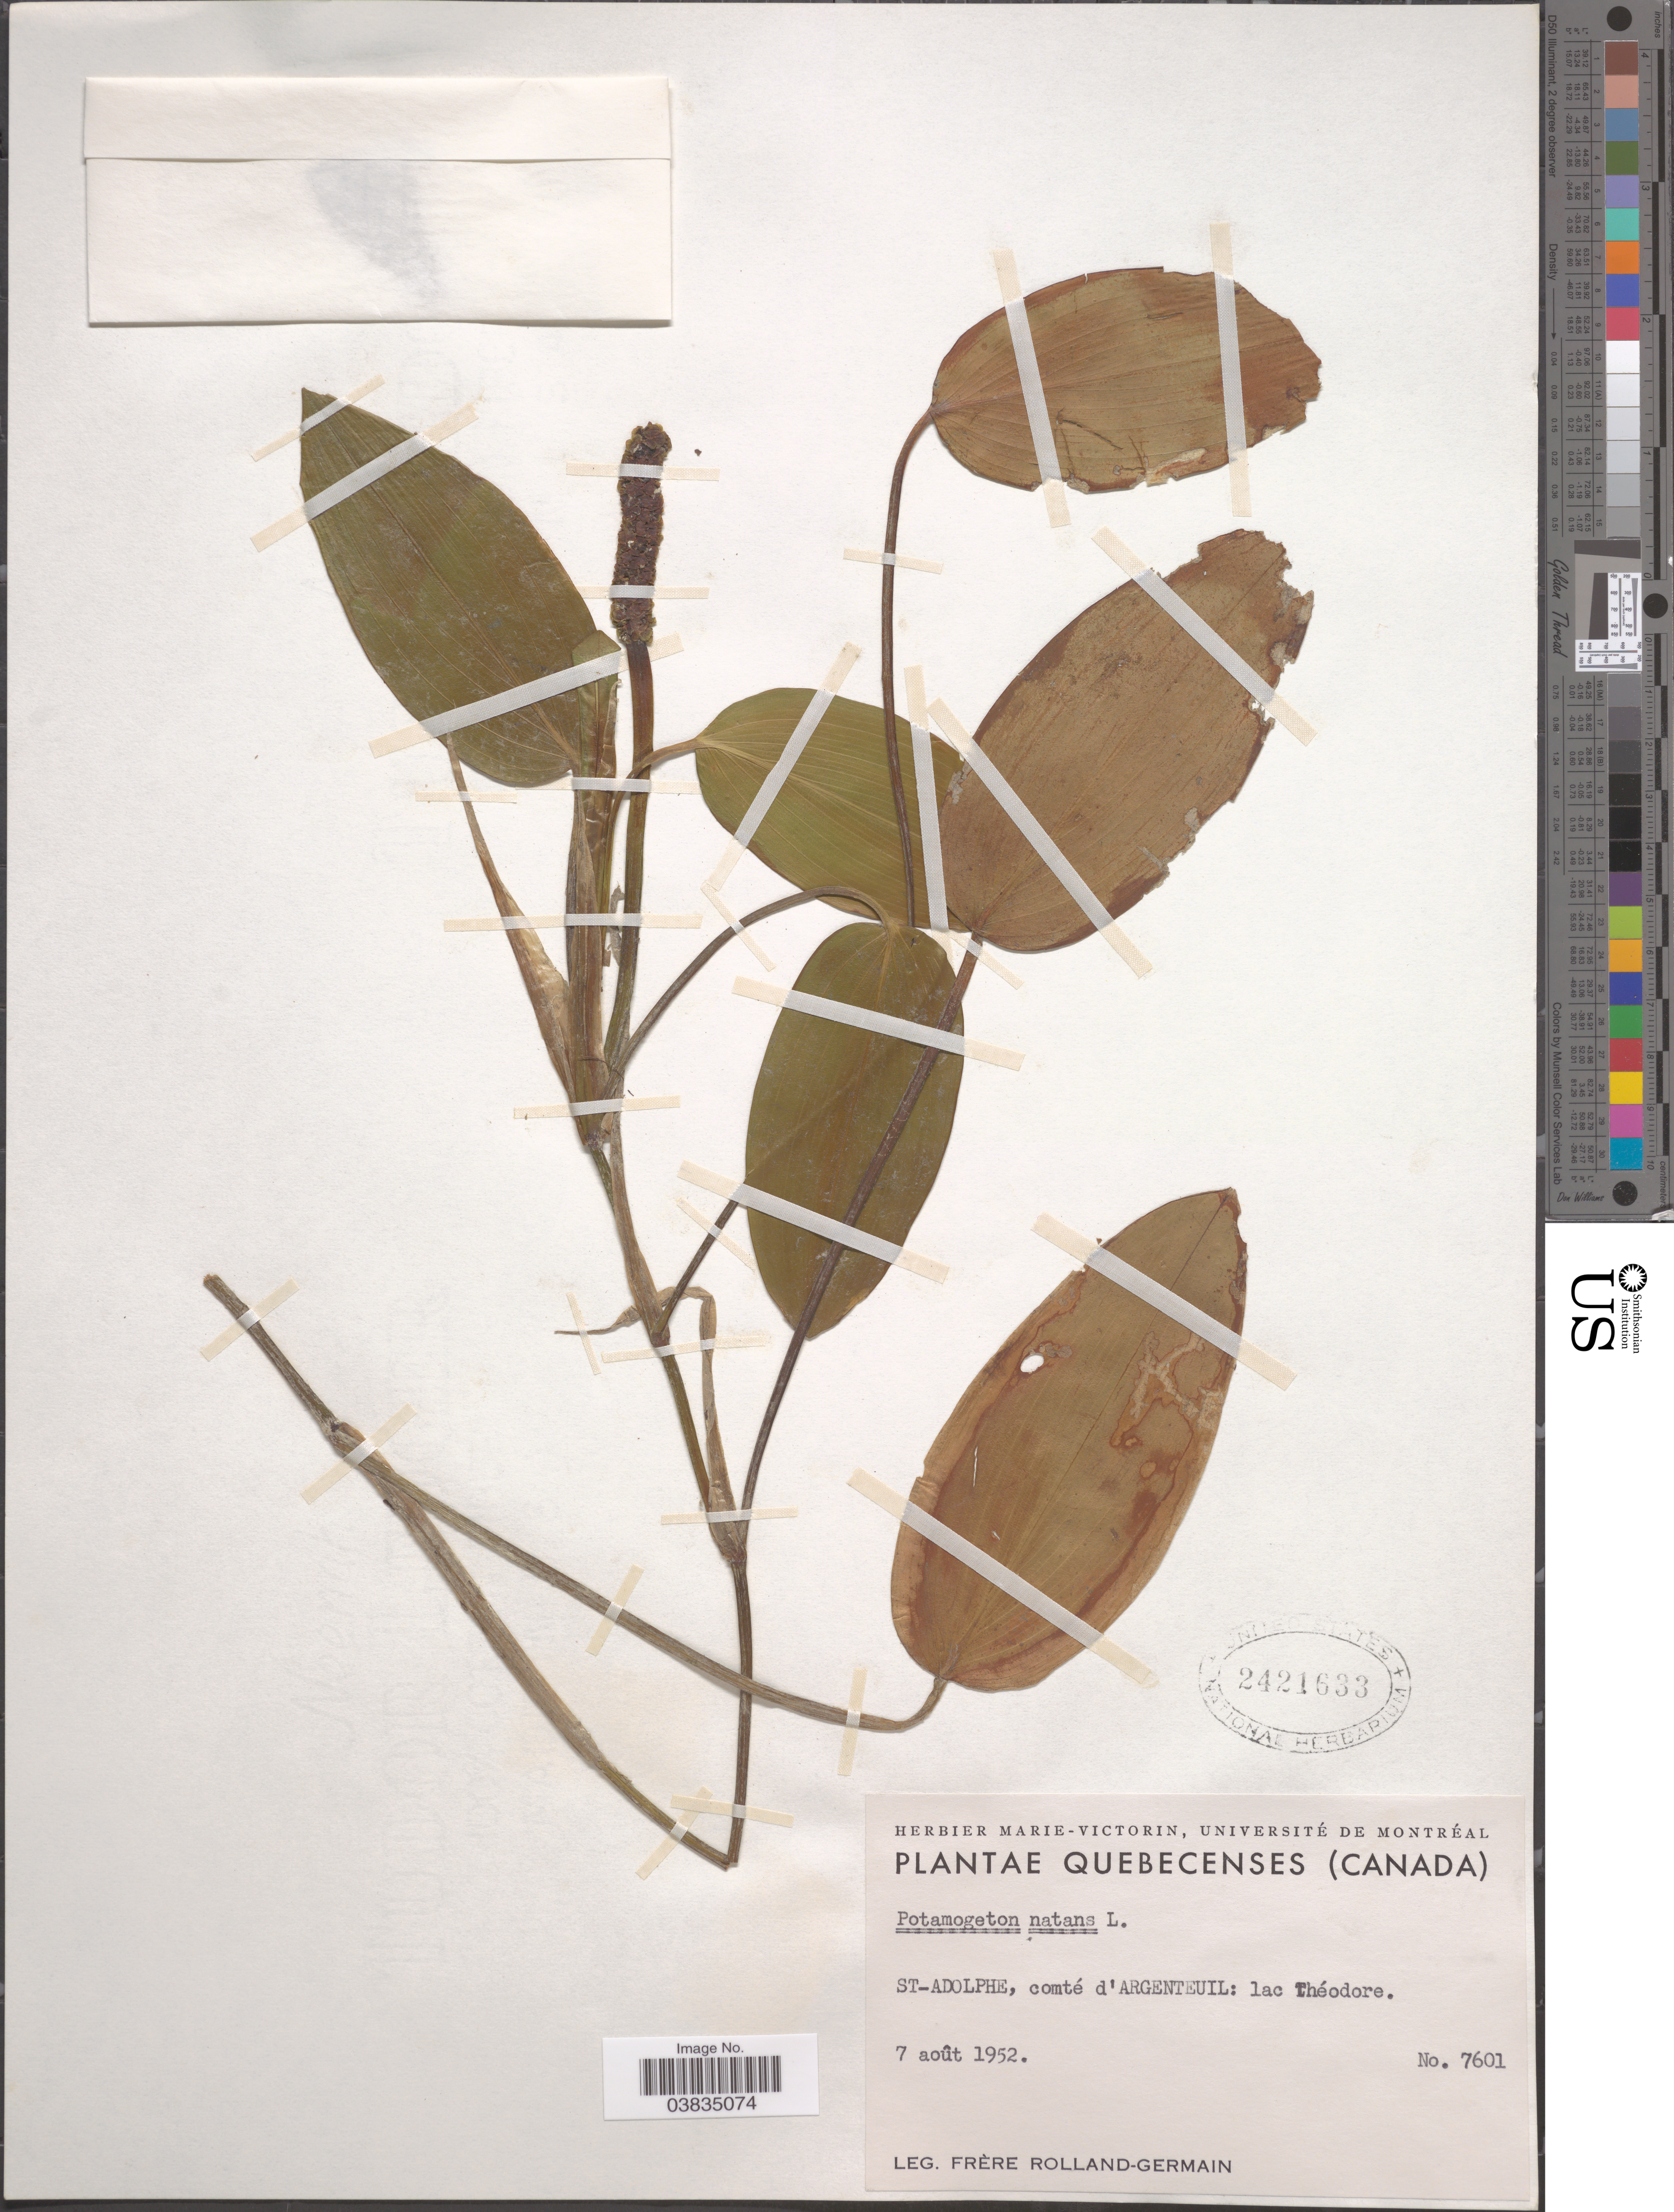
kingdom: Plantae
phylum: Tracheophyta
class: Liliopsida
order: Alismatales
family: Potamogetonaceae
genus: Potamogeton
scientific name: Potamogeton natans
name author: L.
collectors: Rolland-Germain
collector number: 7601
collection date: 1952-08-07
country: Canada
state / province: Quebec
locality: St-Adophe, comté d'Argenteuil: lac Théodore.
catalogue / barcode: US 2421633